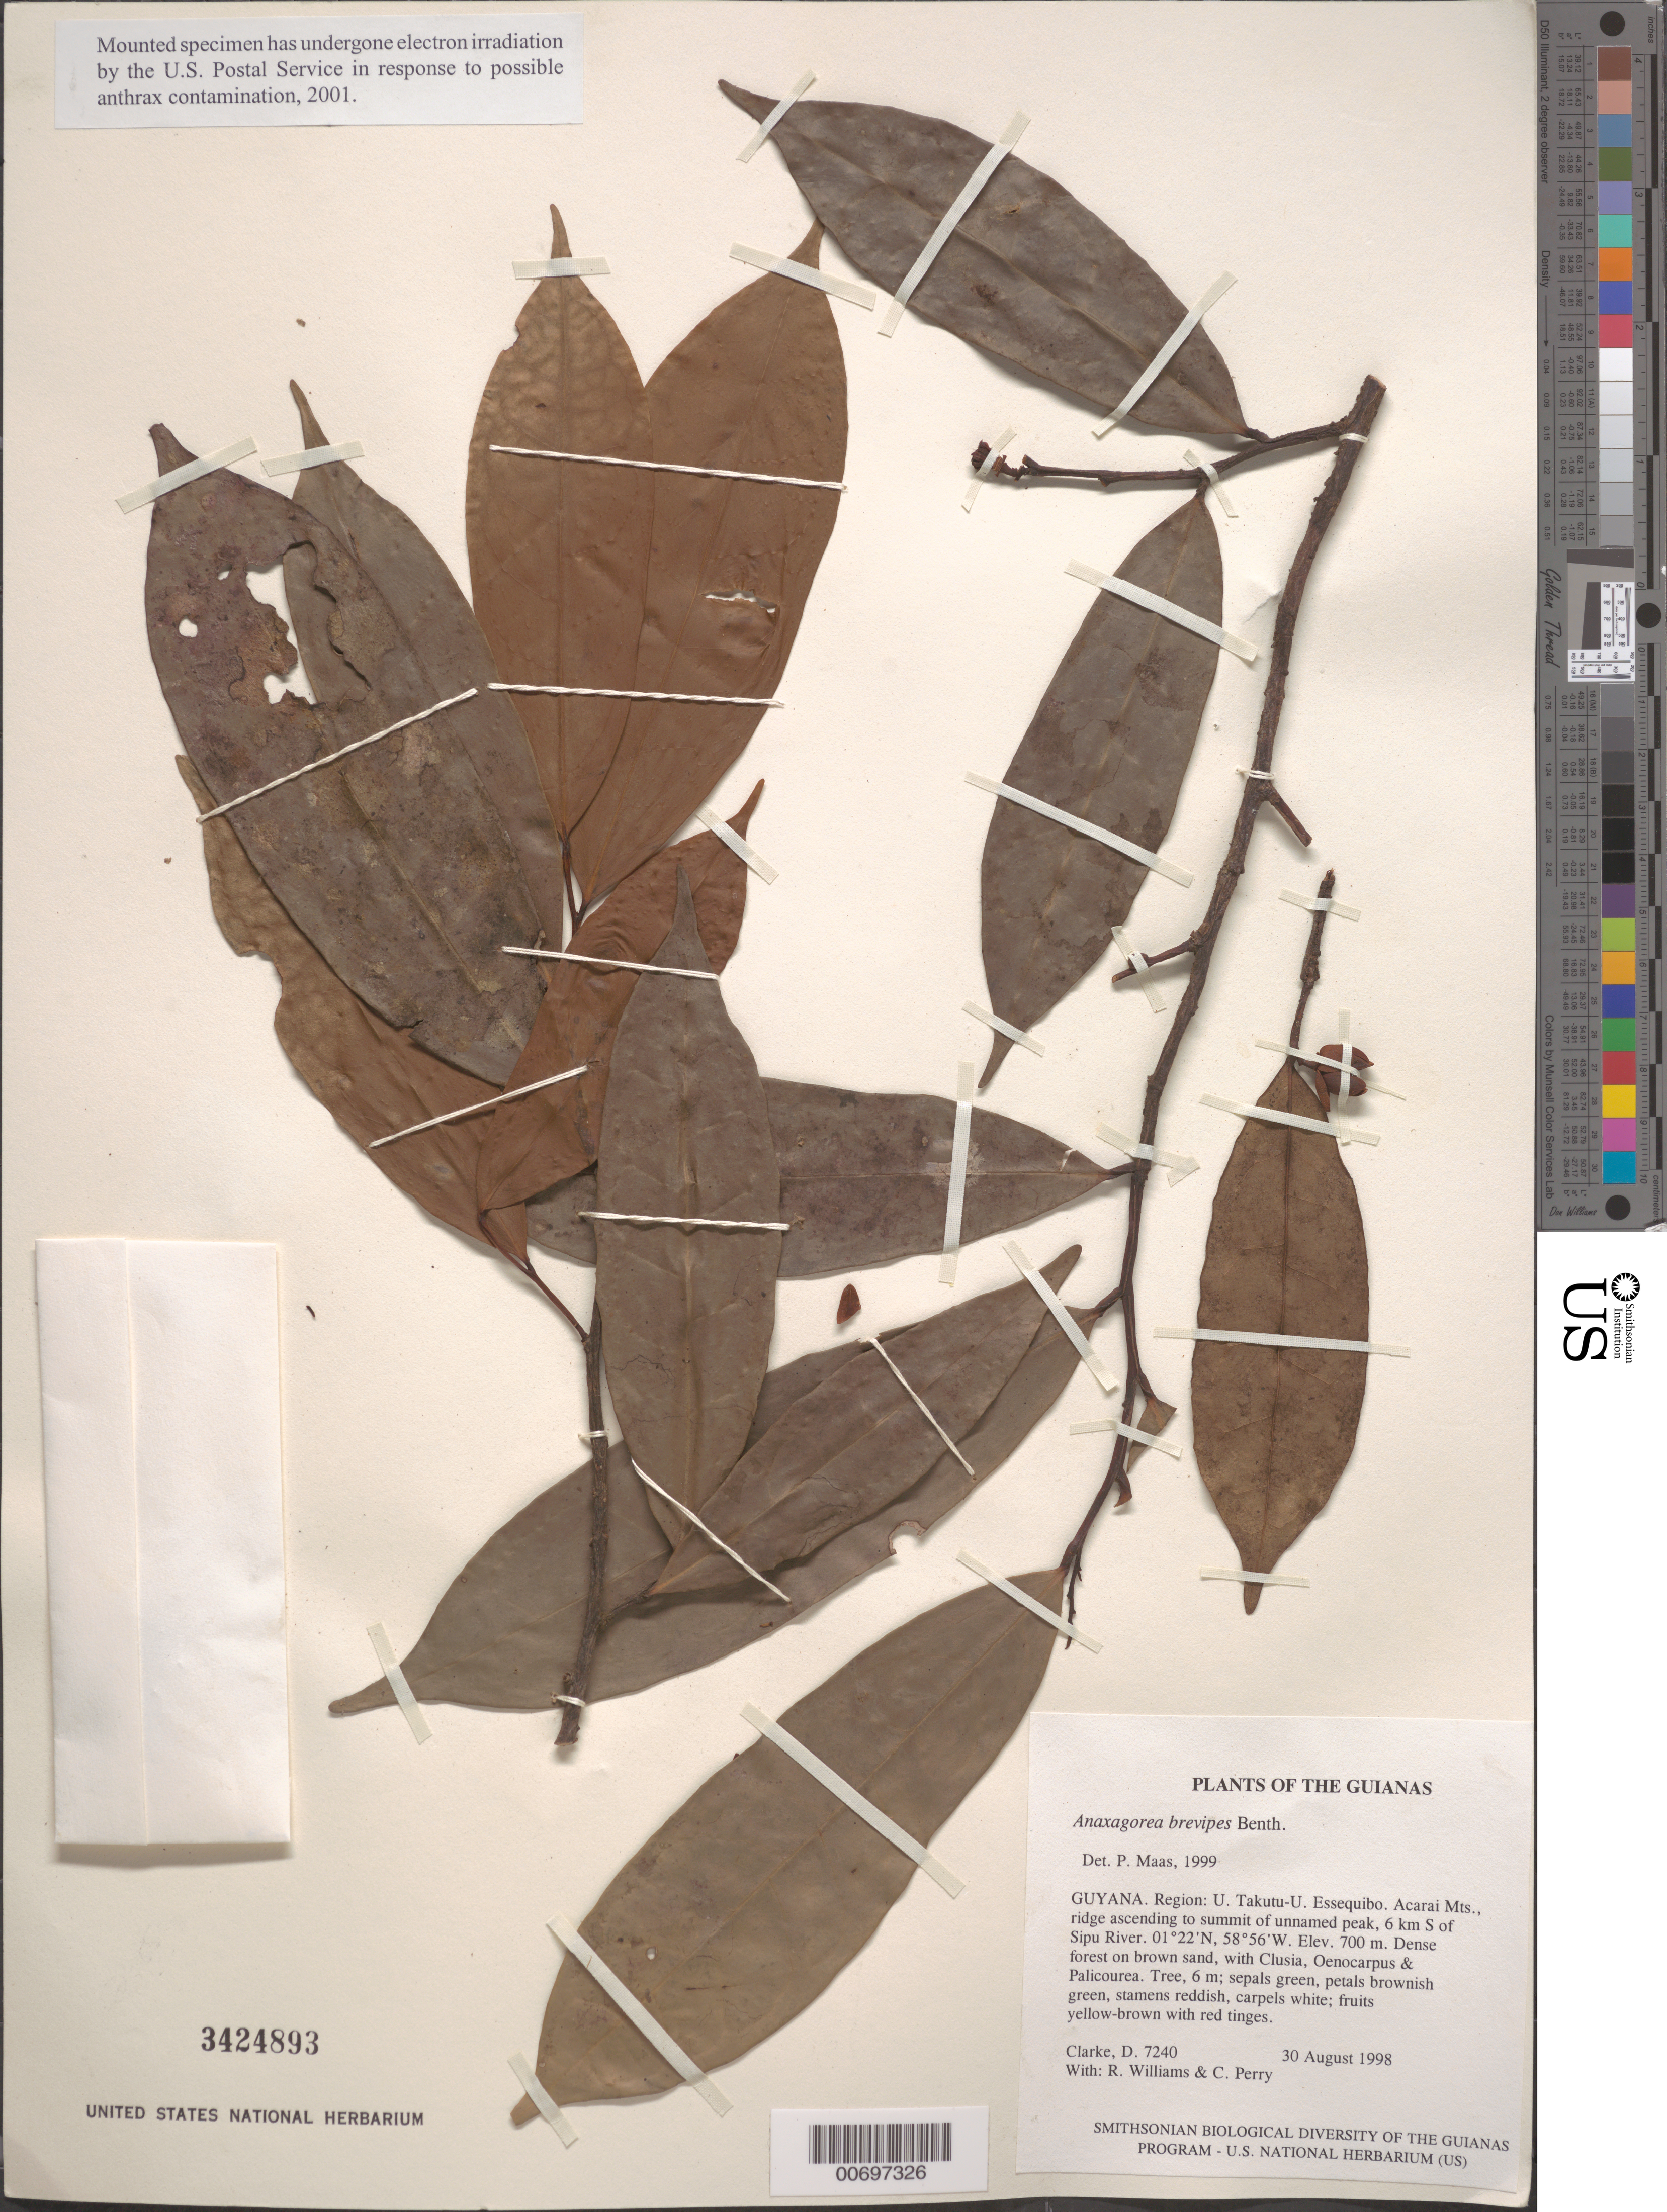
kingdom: Plantae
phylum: Tracheophyta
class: Magnoliopsida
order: Magnoliales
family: Annonaceae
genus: Anaxagorea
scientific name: Anaxagorea brevipes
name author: Benth.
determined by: Maas, Paul J. M.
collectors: H. D. Clarke, R. Williams & C. Perry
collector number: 7240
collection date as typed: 30 August 1998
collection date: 1998-08-30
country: Guyana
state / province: U. Takutu-U. Essequibo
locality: Acarai Mts., ridge ascending to summit of unnamed peak, 6 km S of Sipu River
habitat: Dense forest on brown sand, with Clusia, Oenocarpus & Palicourea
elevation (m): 700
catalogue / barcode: US 3424893